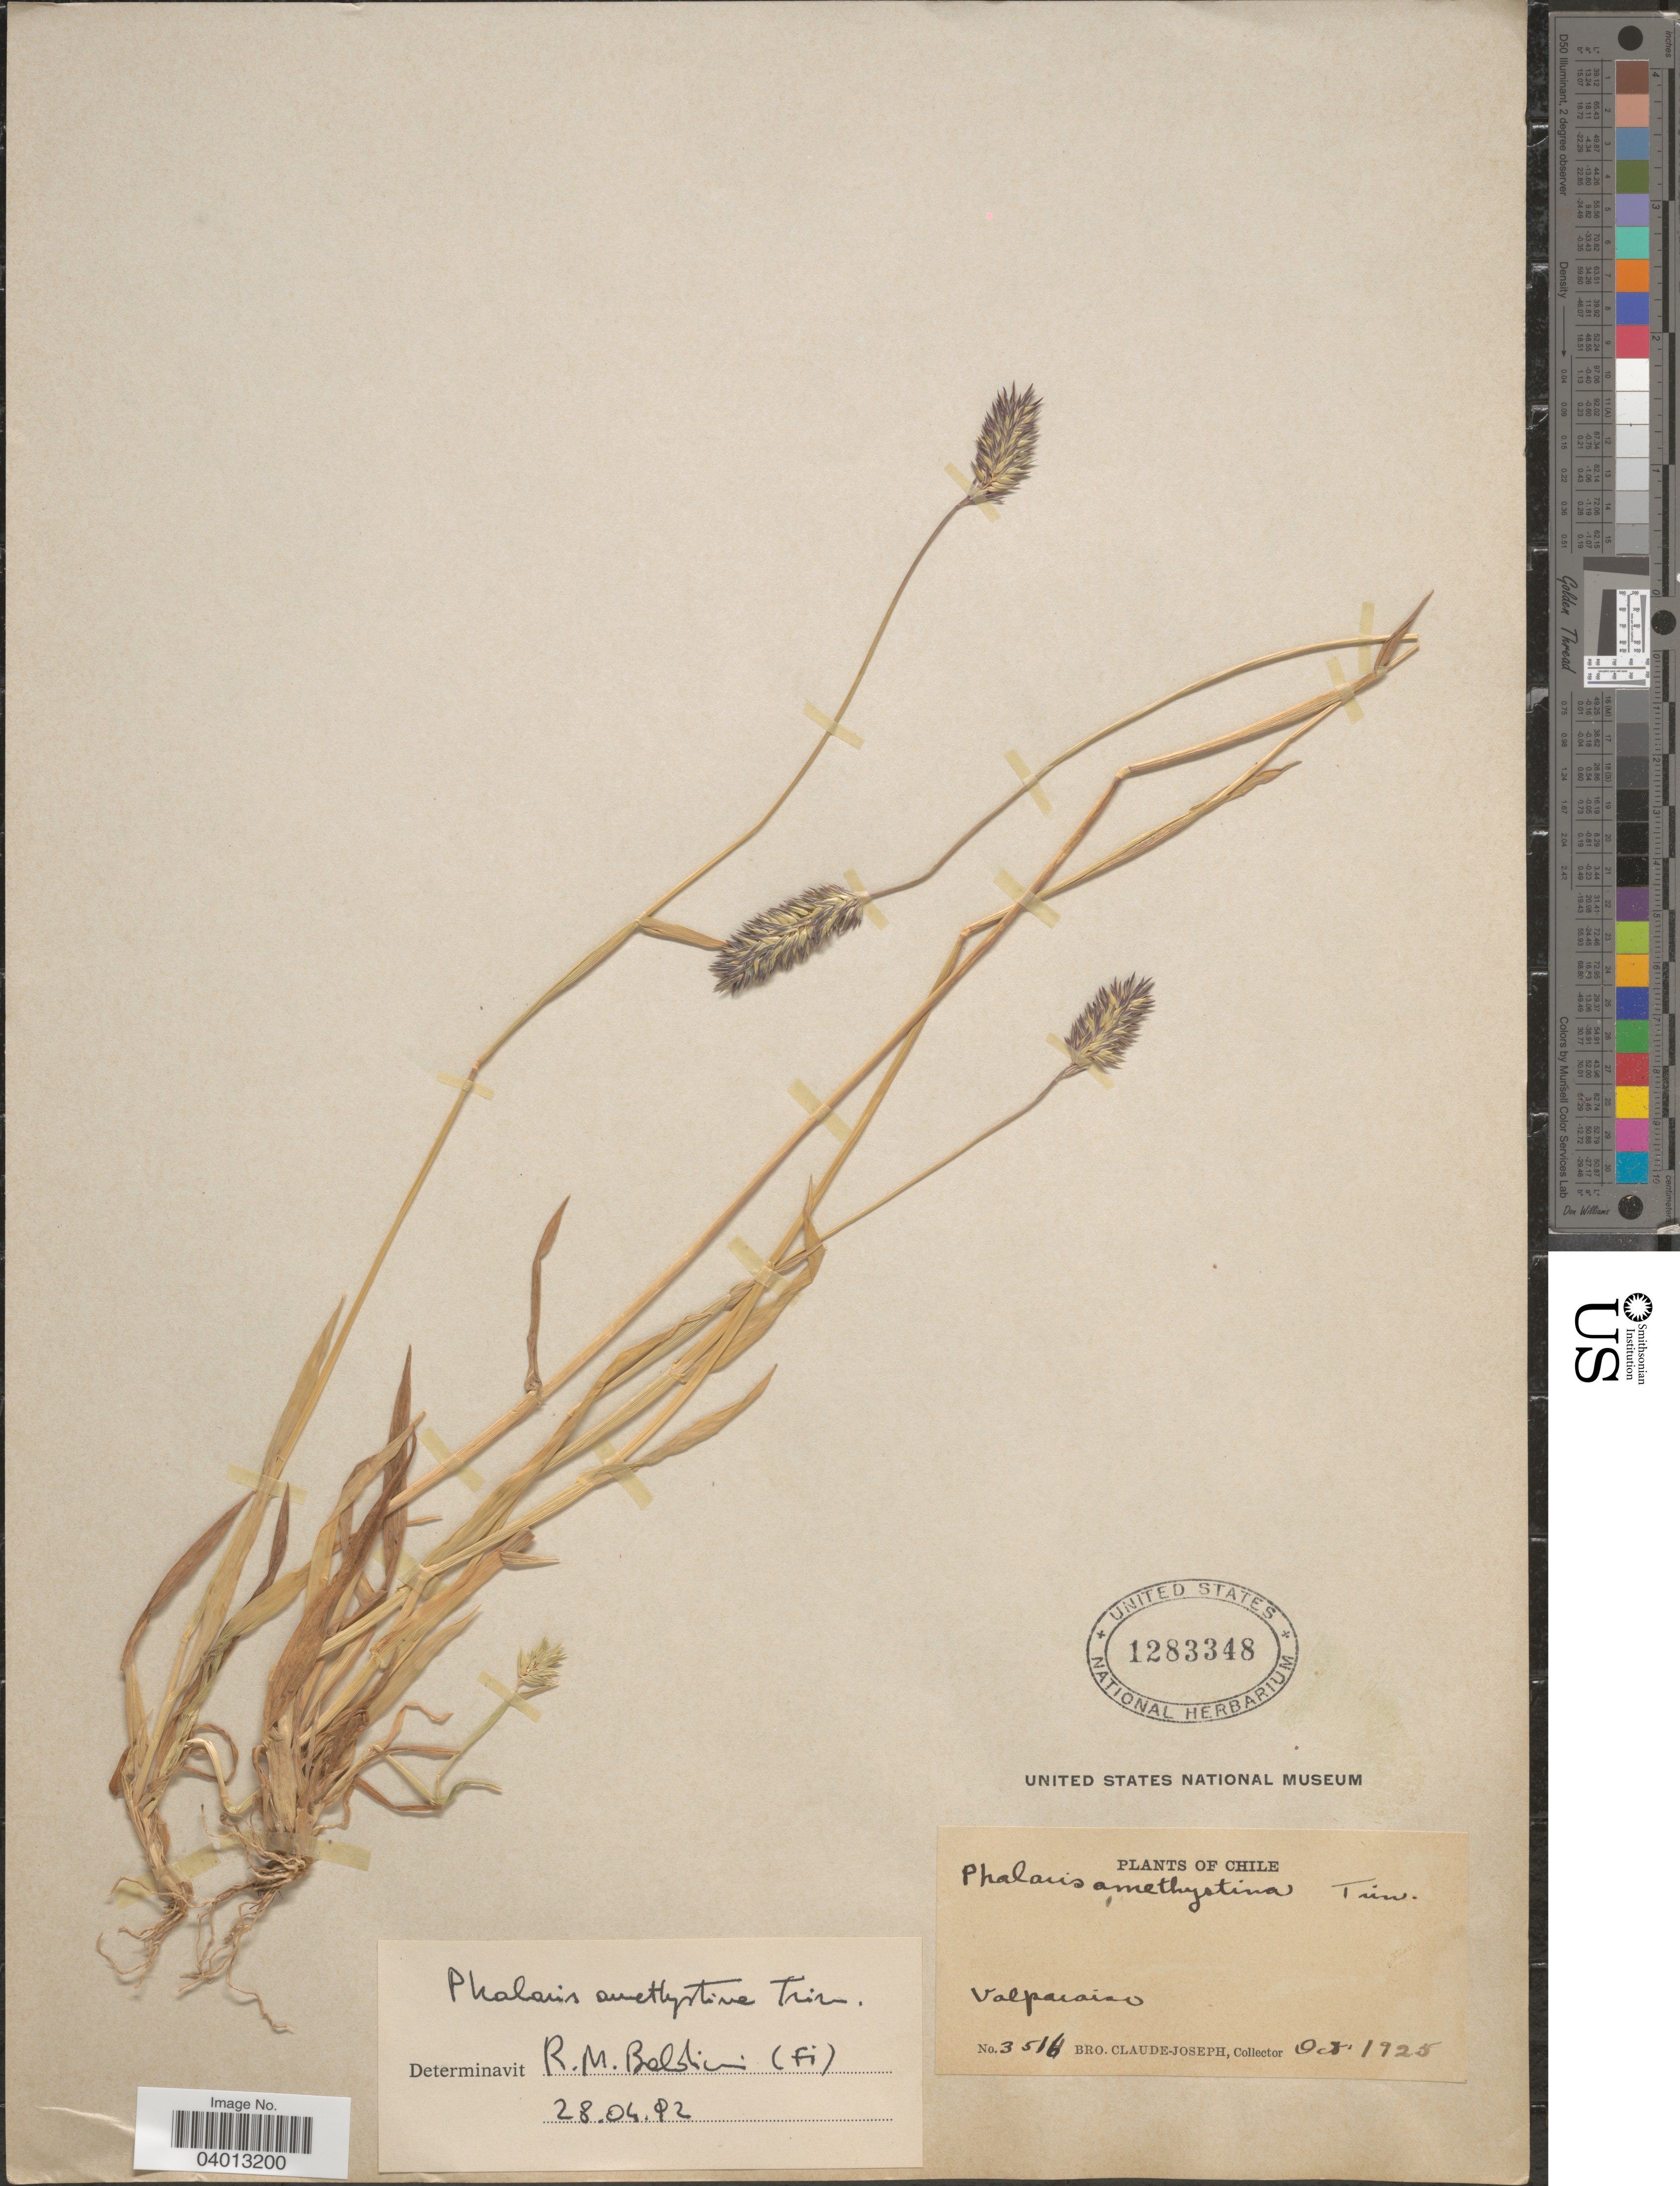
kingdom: Plantae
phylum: Tracheophyta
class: Liliopsida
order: Poales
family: Poaceae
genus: Phalaris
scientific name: Phalaris amethystina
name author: Trin.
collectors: Bro. Claude-Joseph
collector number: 3516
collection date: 1925-10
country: Chile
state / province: Valparaíso (V)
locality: Valparaiso.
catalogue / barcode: US 1283348